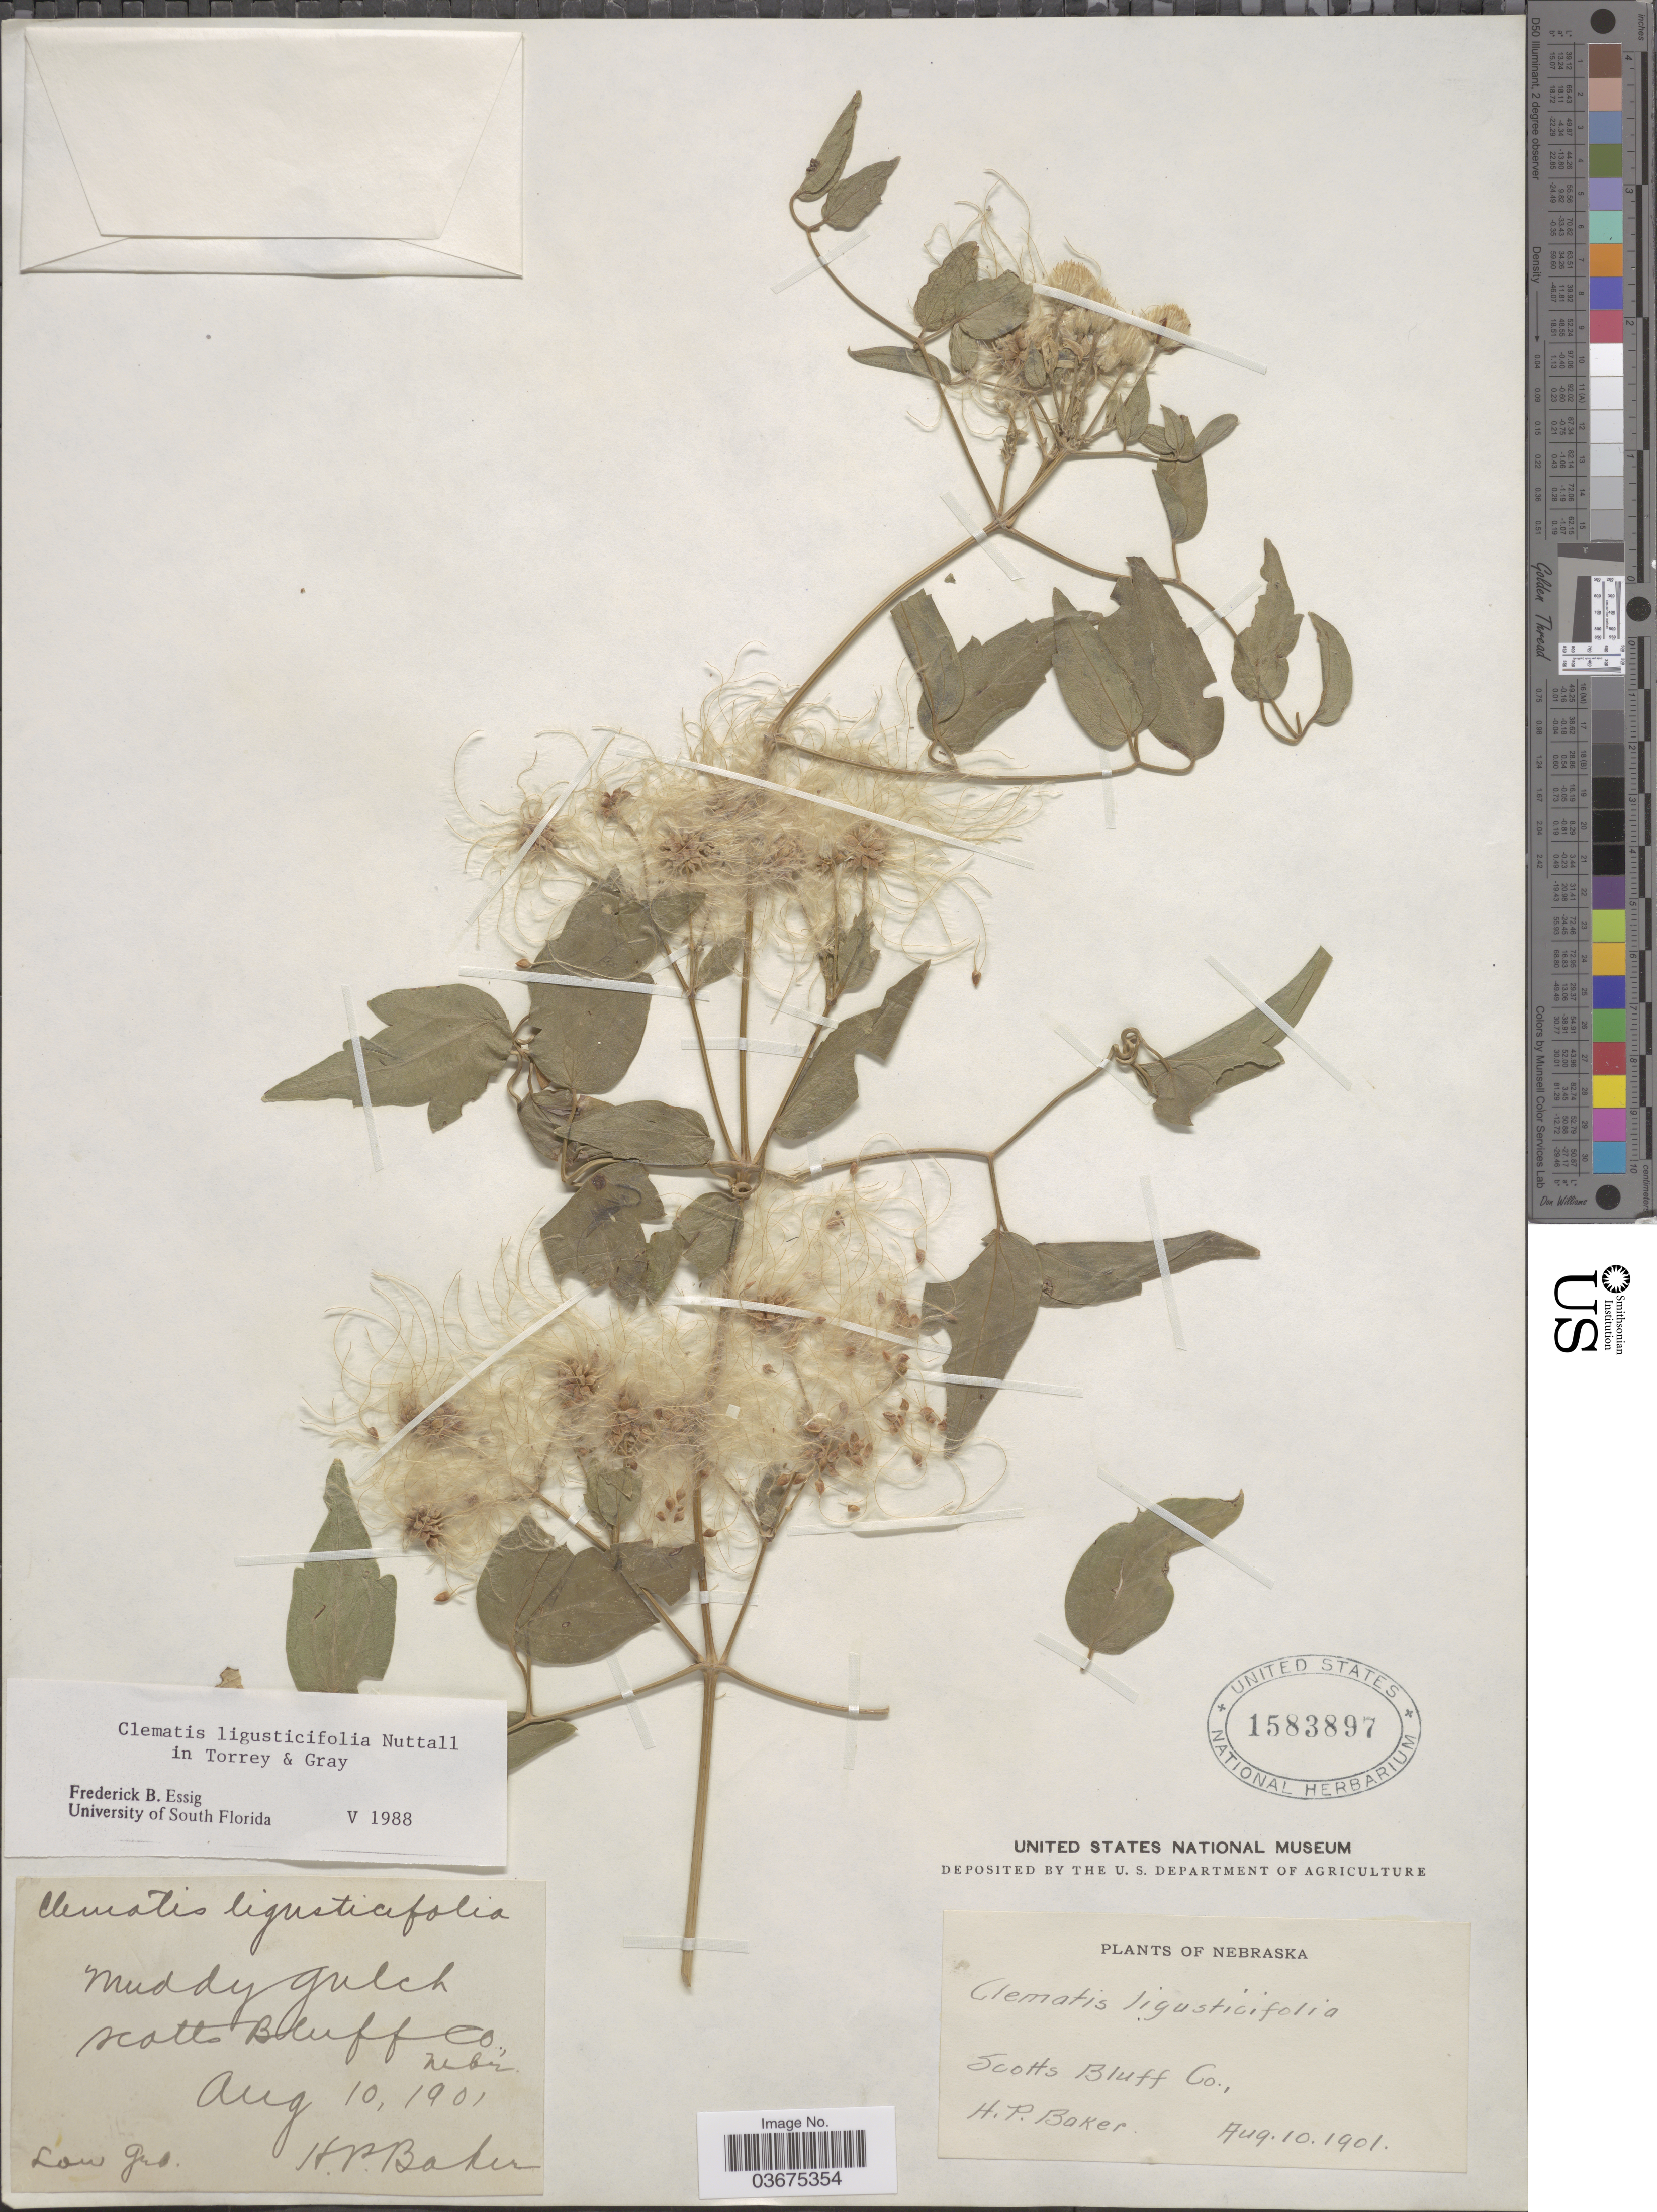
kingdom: Plantae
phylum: Tracheophyta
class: Magnoliopsida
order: Ranunculales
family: Ranunculaceae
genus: Clematis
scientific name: Clematis ligusticifolia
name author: Nutt.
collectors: H. P. Baker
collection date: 1901-08-10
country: United States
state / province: Nebraska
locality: Muddy gulch. Scotts Bluff Co.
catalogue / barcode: US 1583897